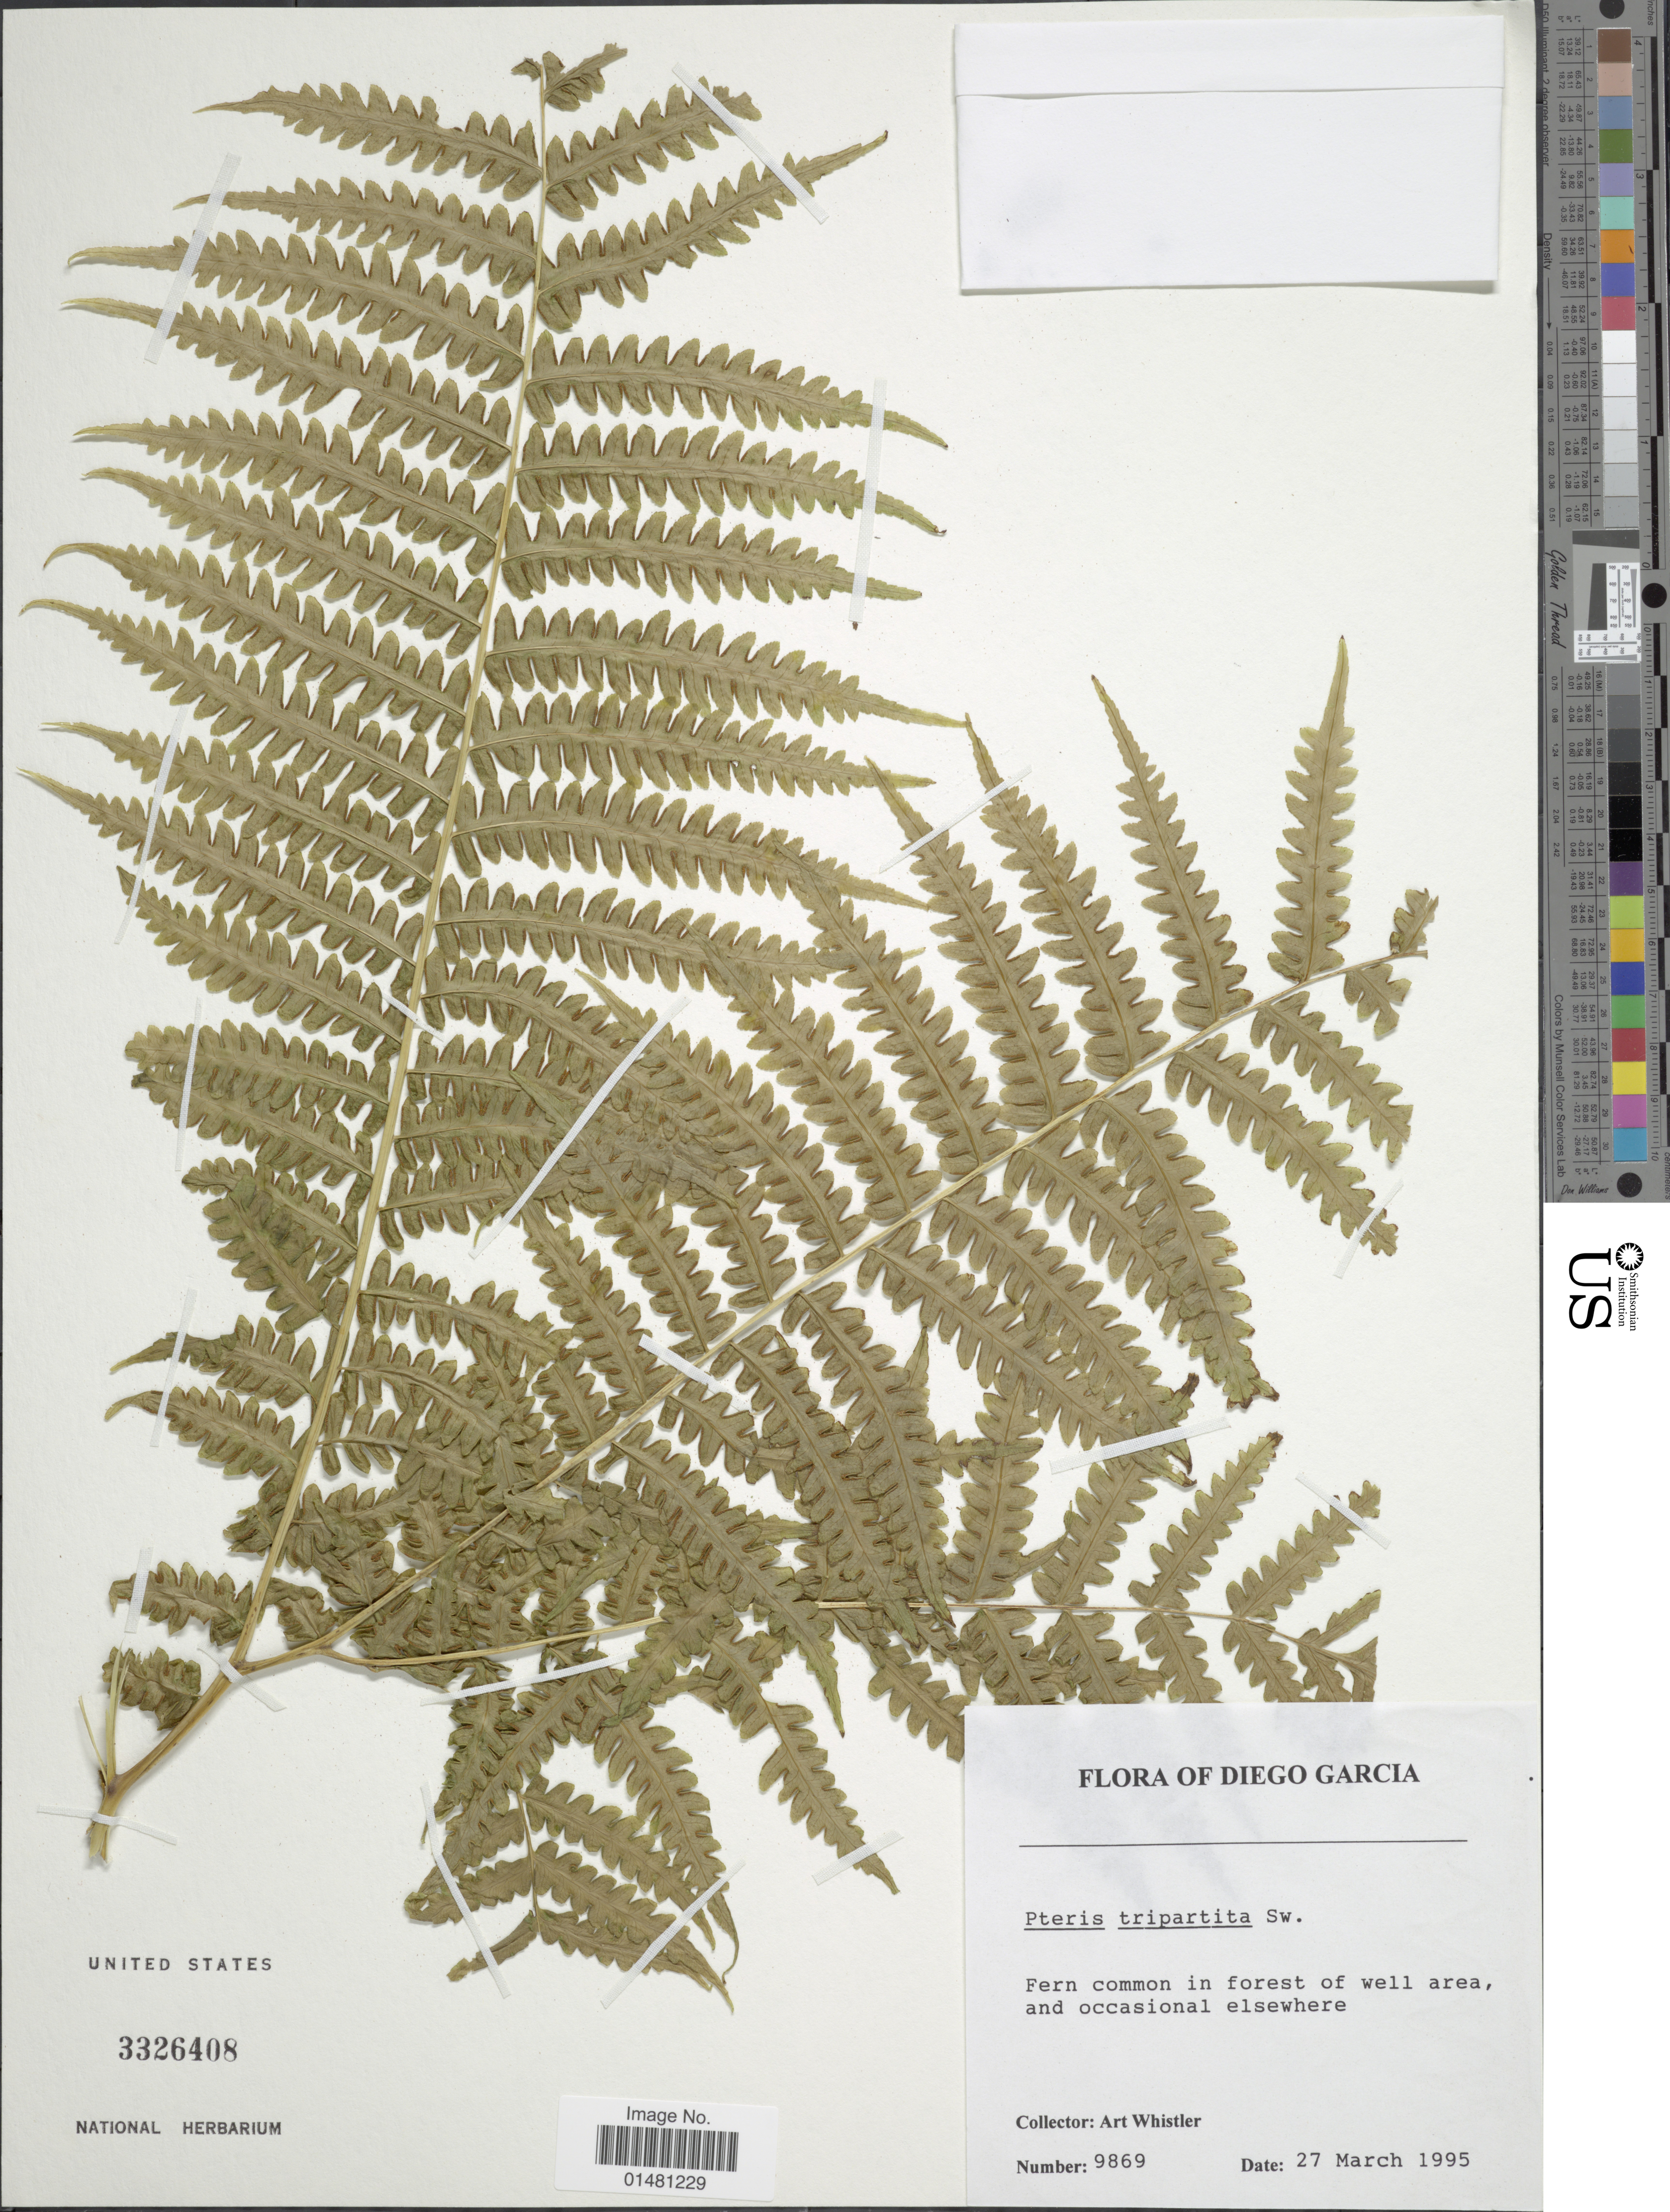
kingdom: Plantae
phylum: Tracheophyta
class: Polypodiopsida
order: Polypodiales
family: Pteridaceae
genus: Pteris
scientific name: Pteris tripartita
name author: Sw.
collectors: A. Whistler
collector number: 9869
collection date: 1995-03-27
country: British Indian Ocean Territory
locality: Diego Garcia, Fern common in forest of well area, and occasional elsewhere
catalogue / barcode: US 3326408